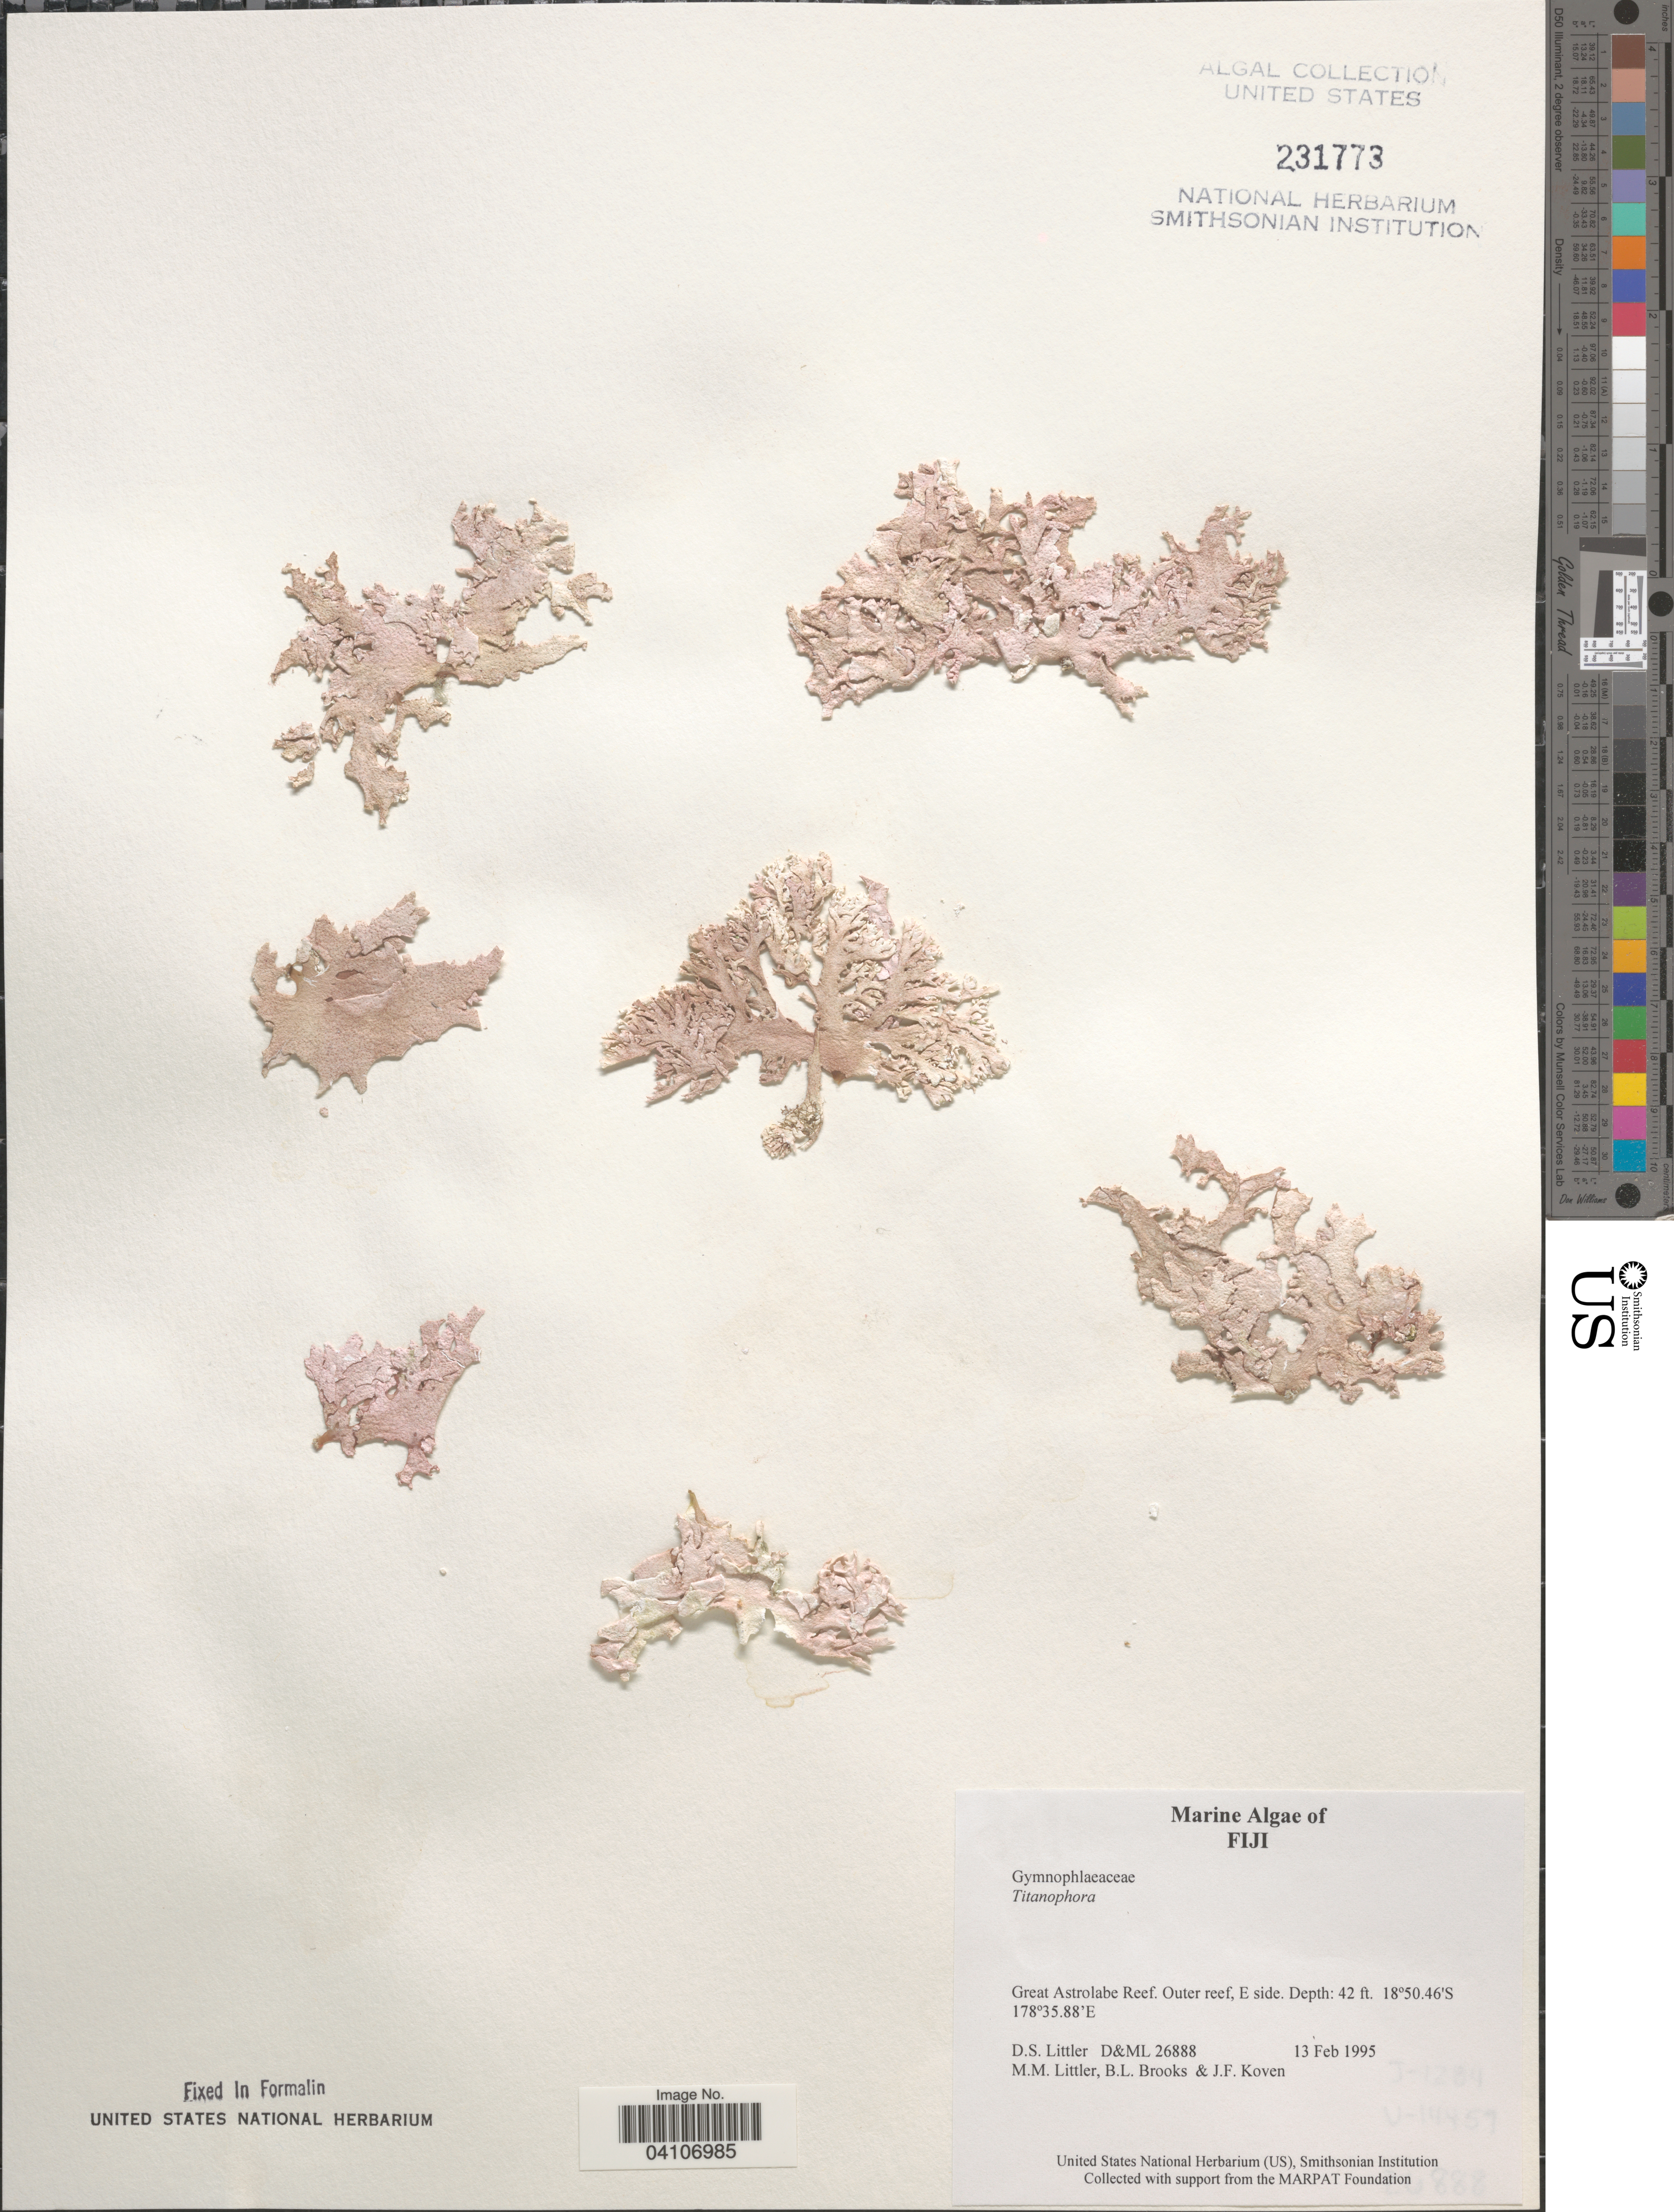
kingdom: Plantae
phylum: Rhodophyta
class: Florideophyceae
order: Nemastomatales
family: Schizymeniaceae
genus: Titanophora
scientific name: Titanophora sp.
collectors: D. S. Littler, B. Brooks & J. Koven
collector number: D&ML26888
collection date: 1995-02-13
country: Fiji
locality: Great Astrolabe Reef. Outer reef, E side.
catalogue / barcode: US 231773